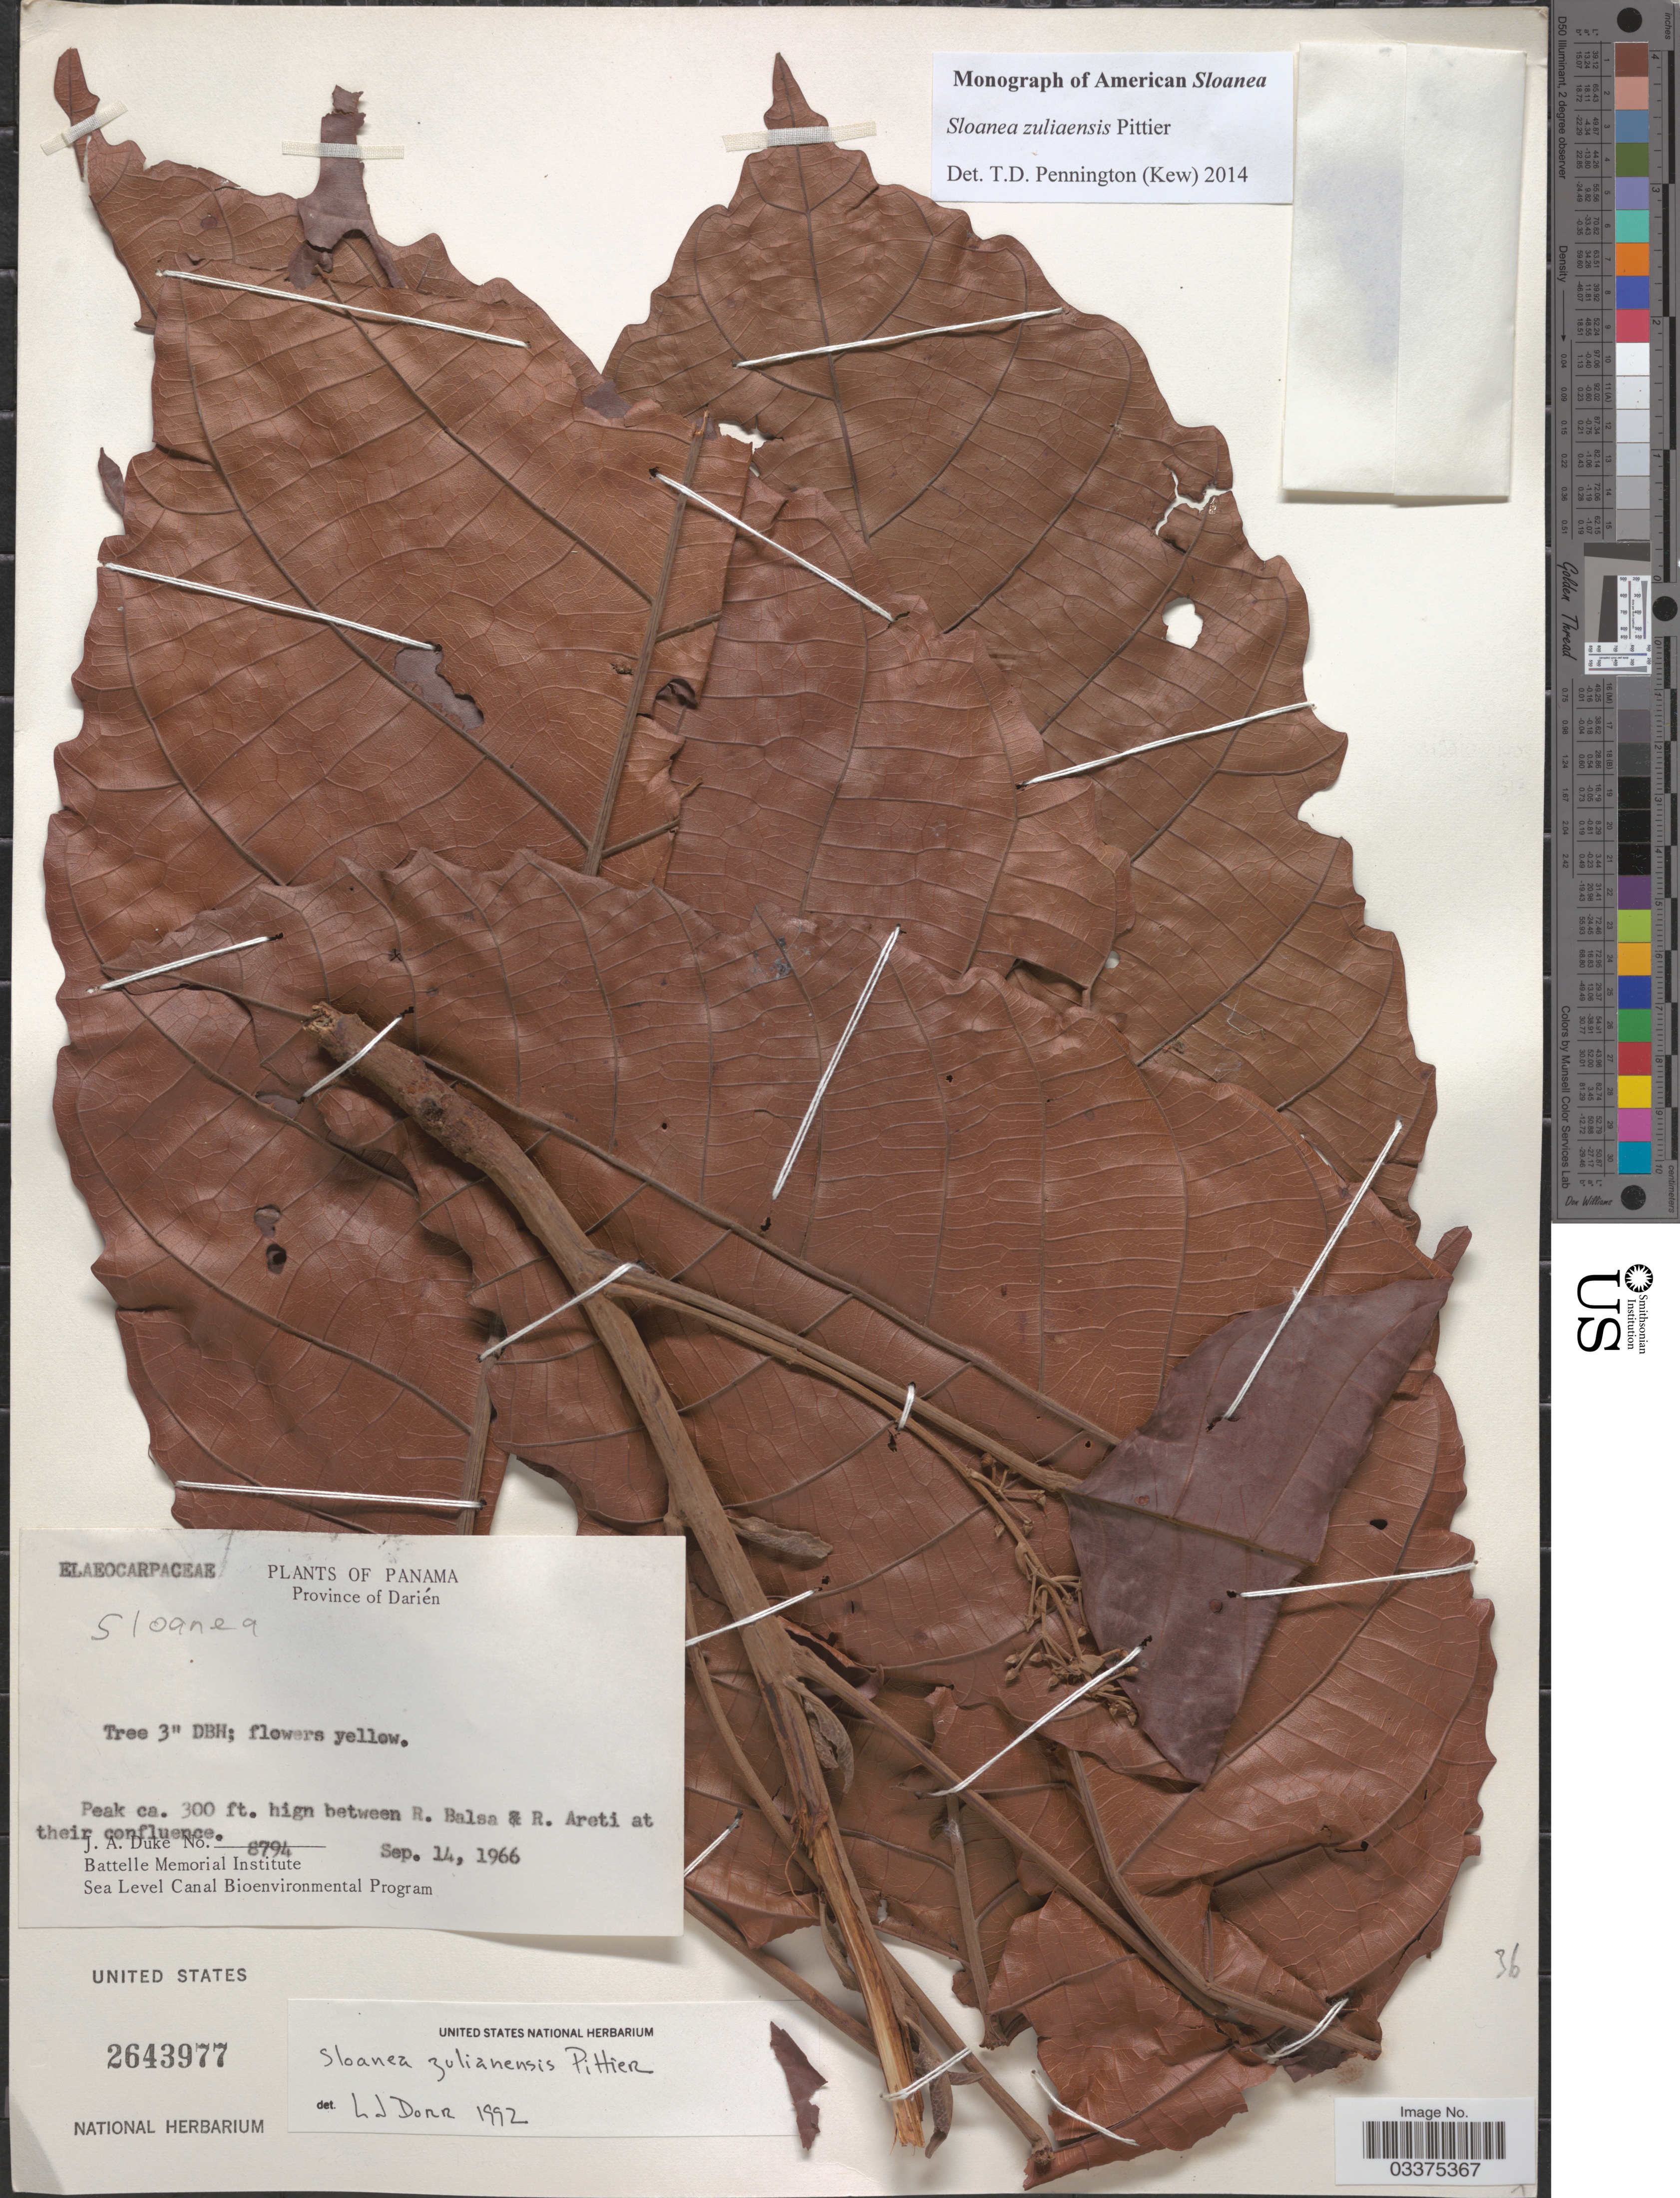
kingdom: Plantae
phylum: Tracheophyta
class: Magnoliopsida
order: Oxalidales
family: Elaeocarpaceae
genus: Sloanea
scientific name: Sloanea zuliaensis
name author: Pittier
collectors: J. A. Duke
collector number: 8794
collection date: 1966-09-14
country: Panama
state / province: Darién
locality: Peak hign between R. Balsa & R. Areti at their confluence.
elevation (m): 91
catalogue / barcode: US 2643977